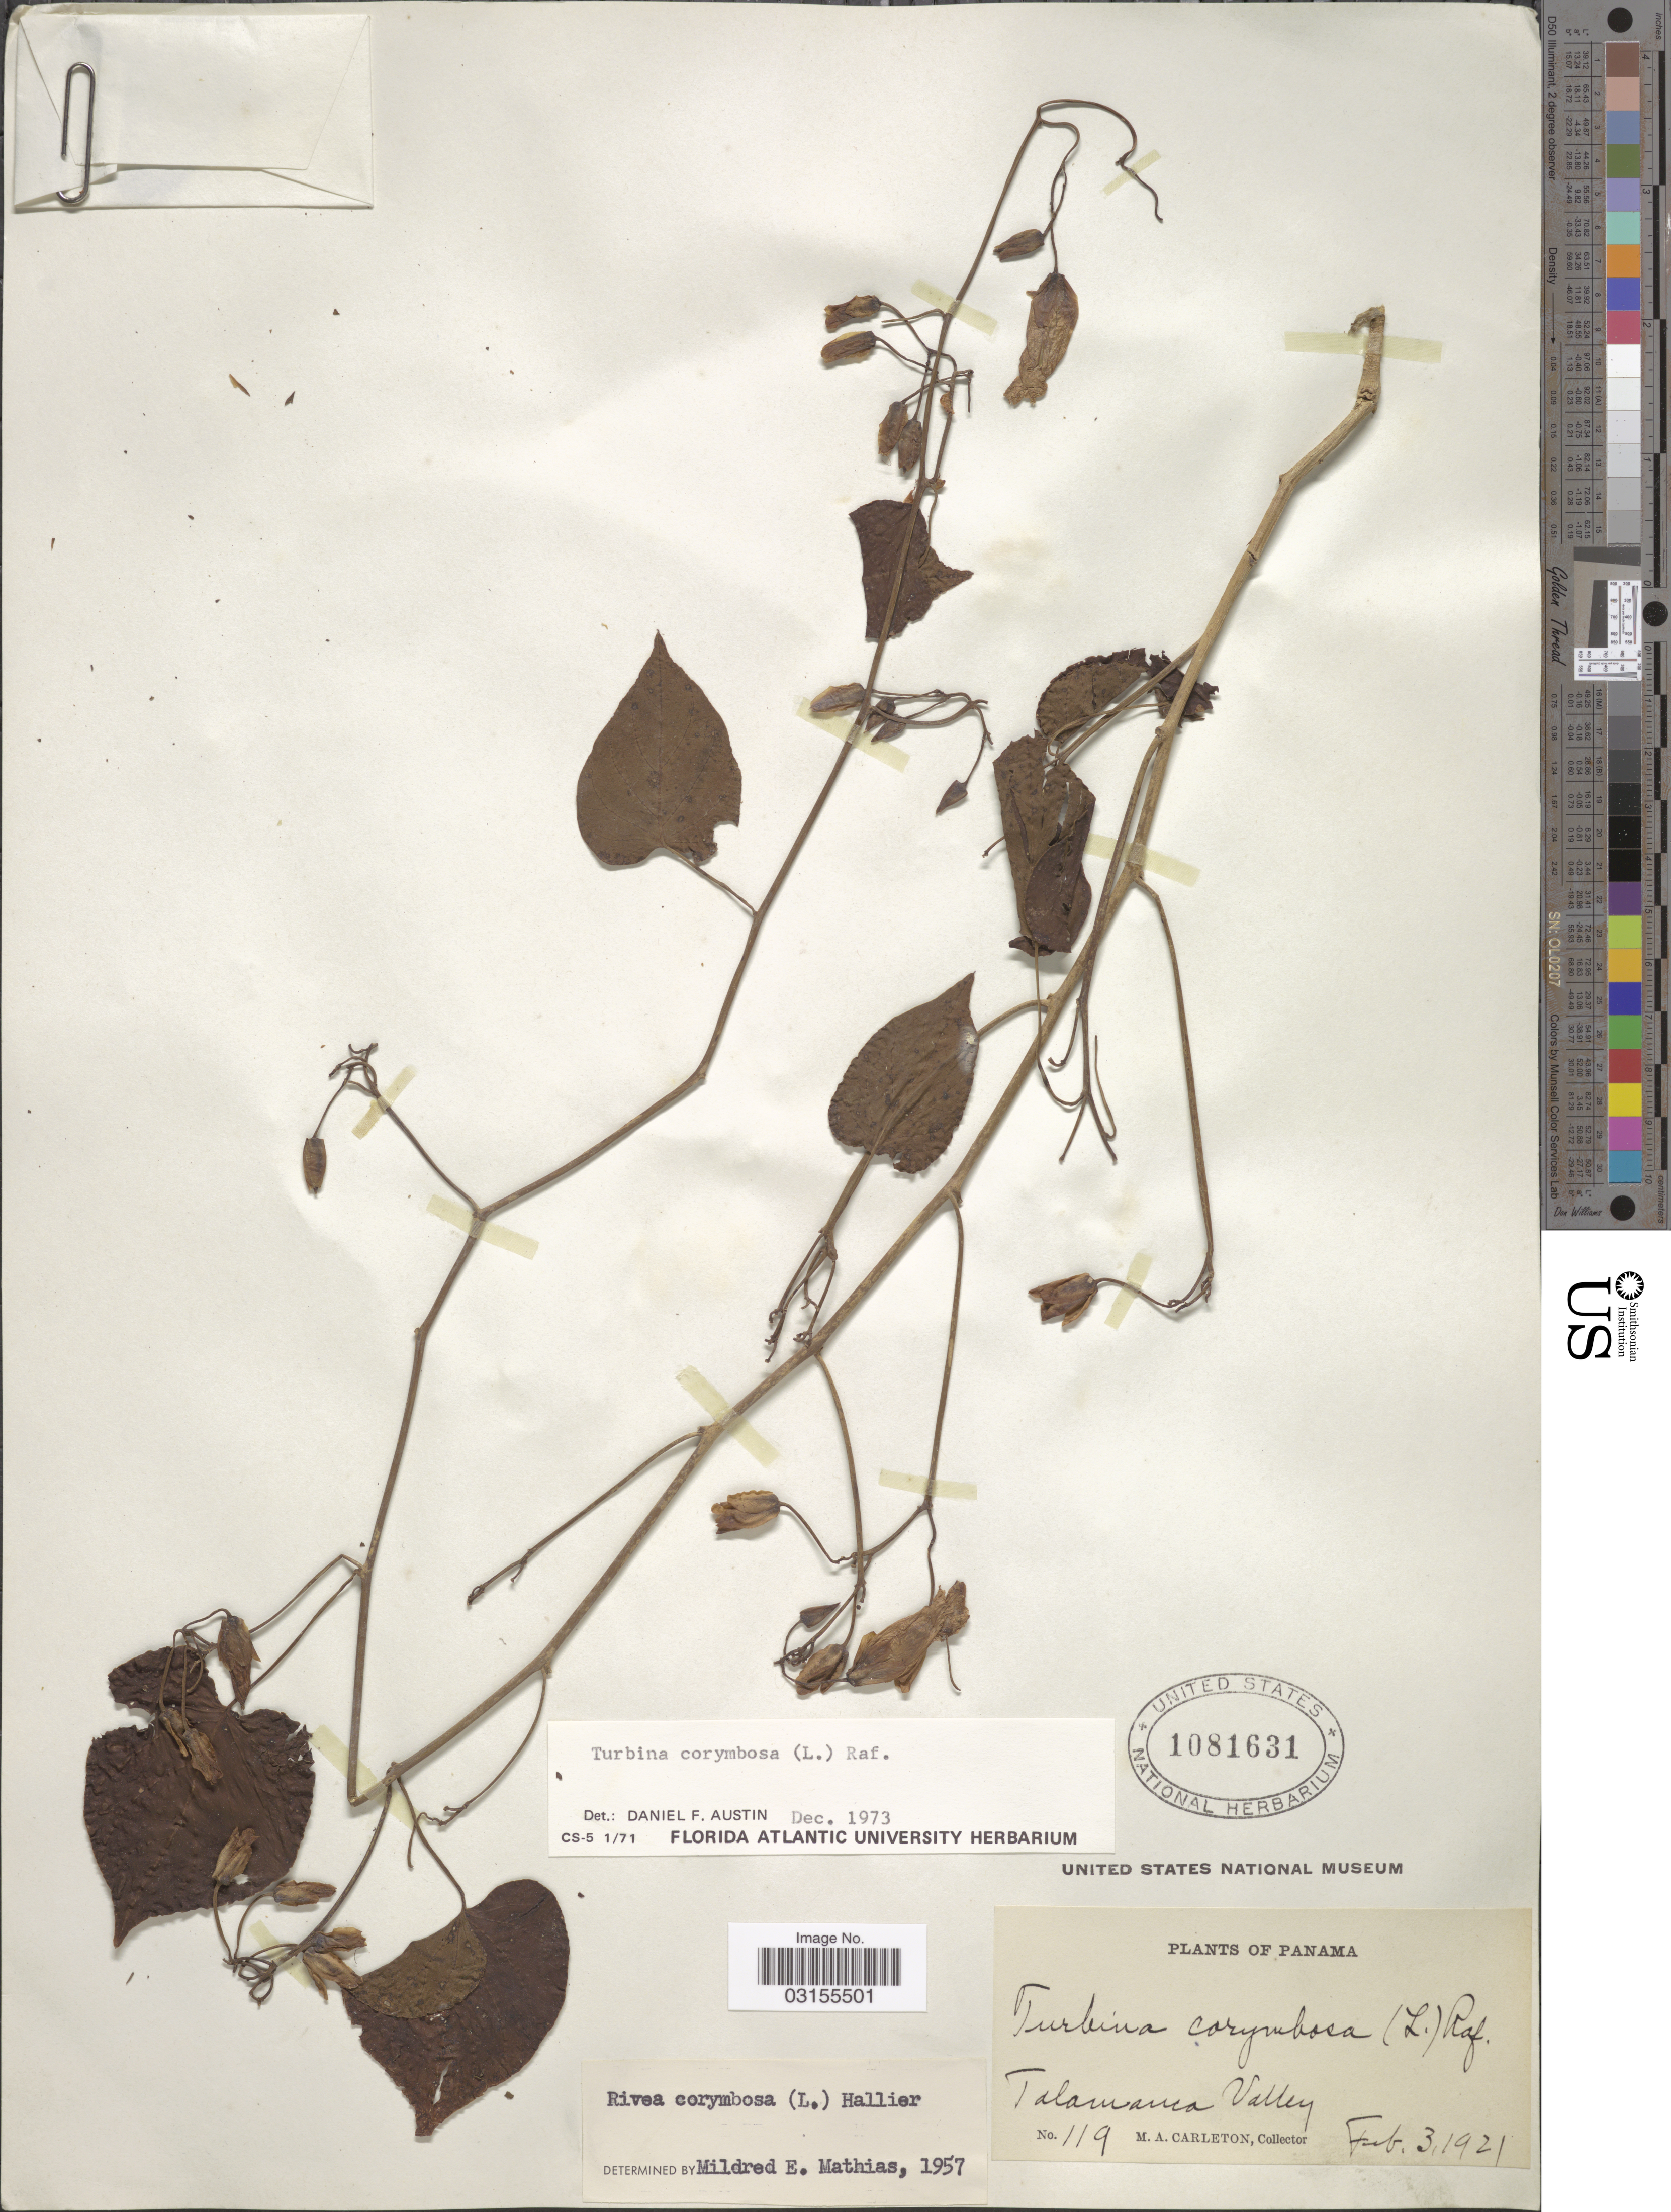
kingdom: Plantae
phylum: Tracheophyta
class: Magnoliopsida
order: Solanales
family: Convolvulaceae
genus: Turbina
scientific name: Turbina corymbosa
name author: (L.) Raf.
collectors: M. A. Carleton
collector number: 119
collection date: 1921-02-03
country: Panama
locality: Talamanca Valley.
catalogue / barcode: US 1081631